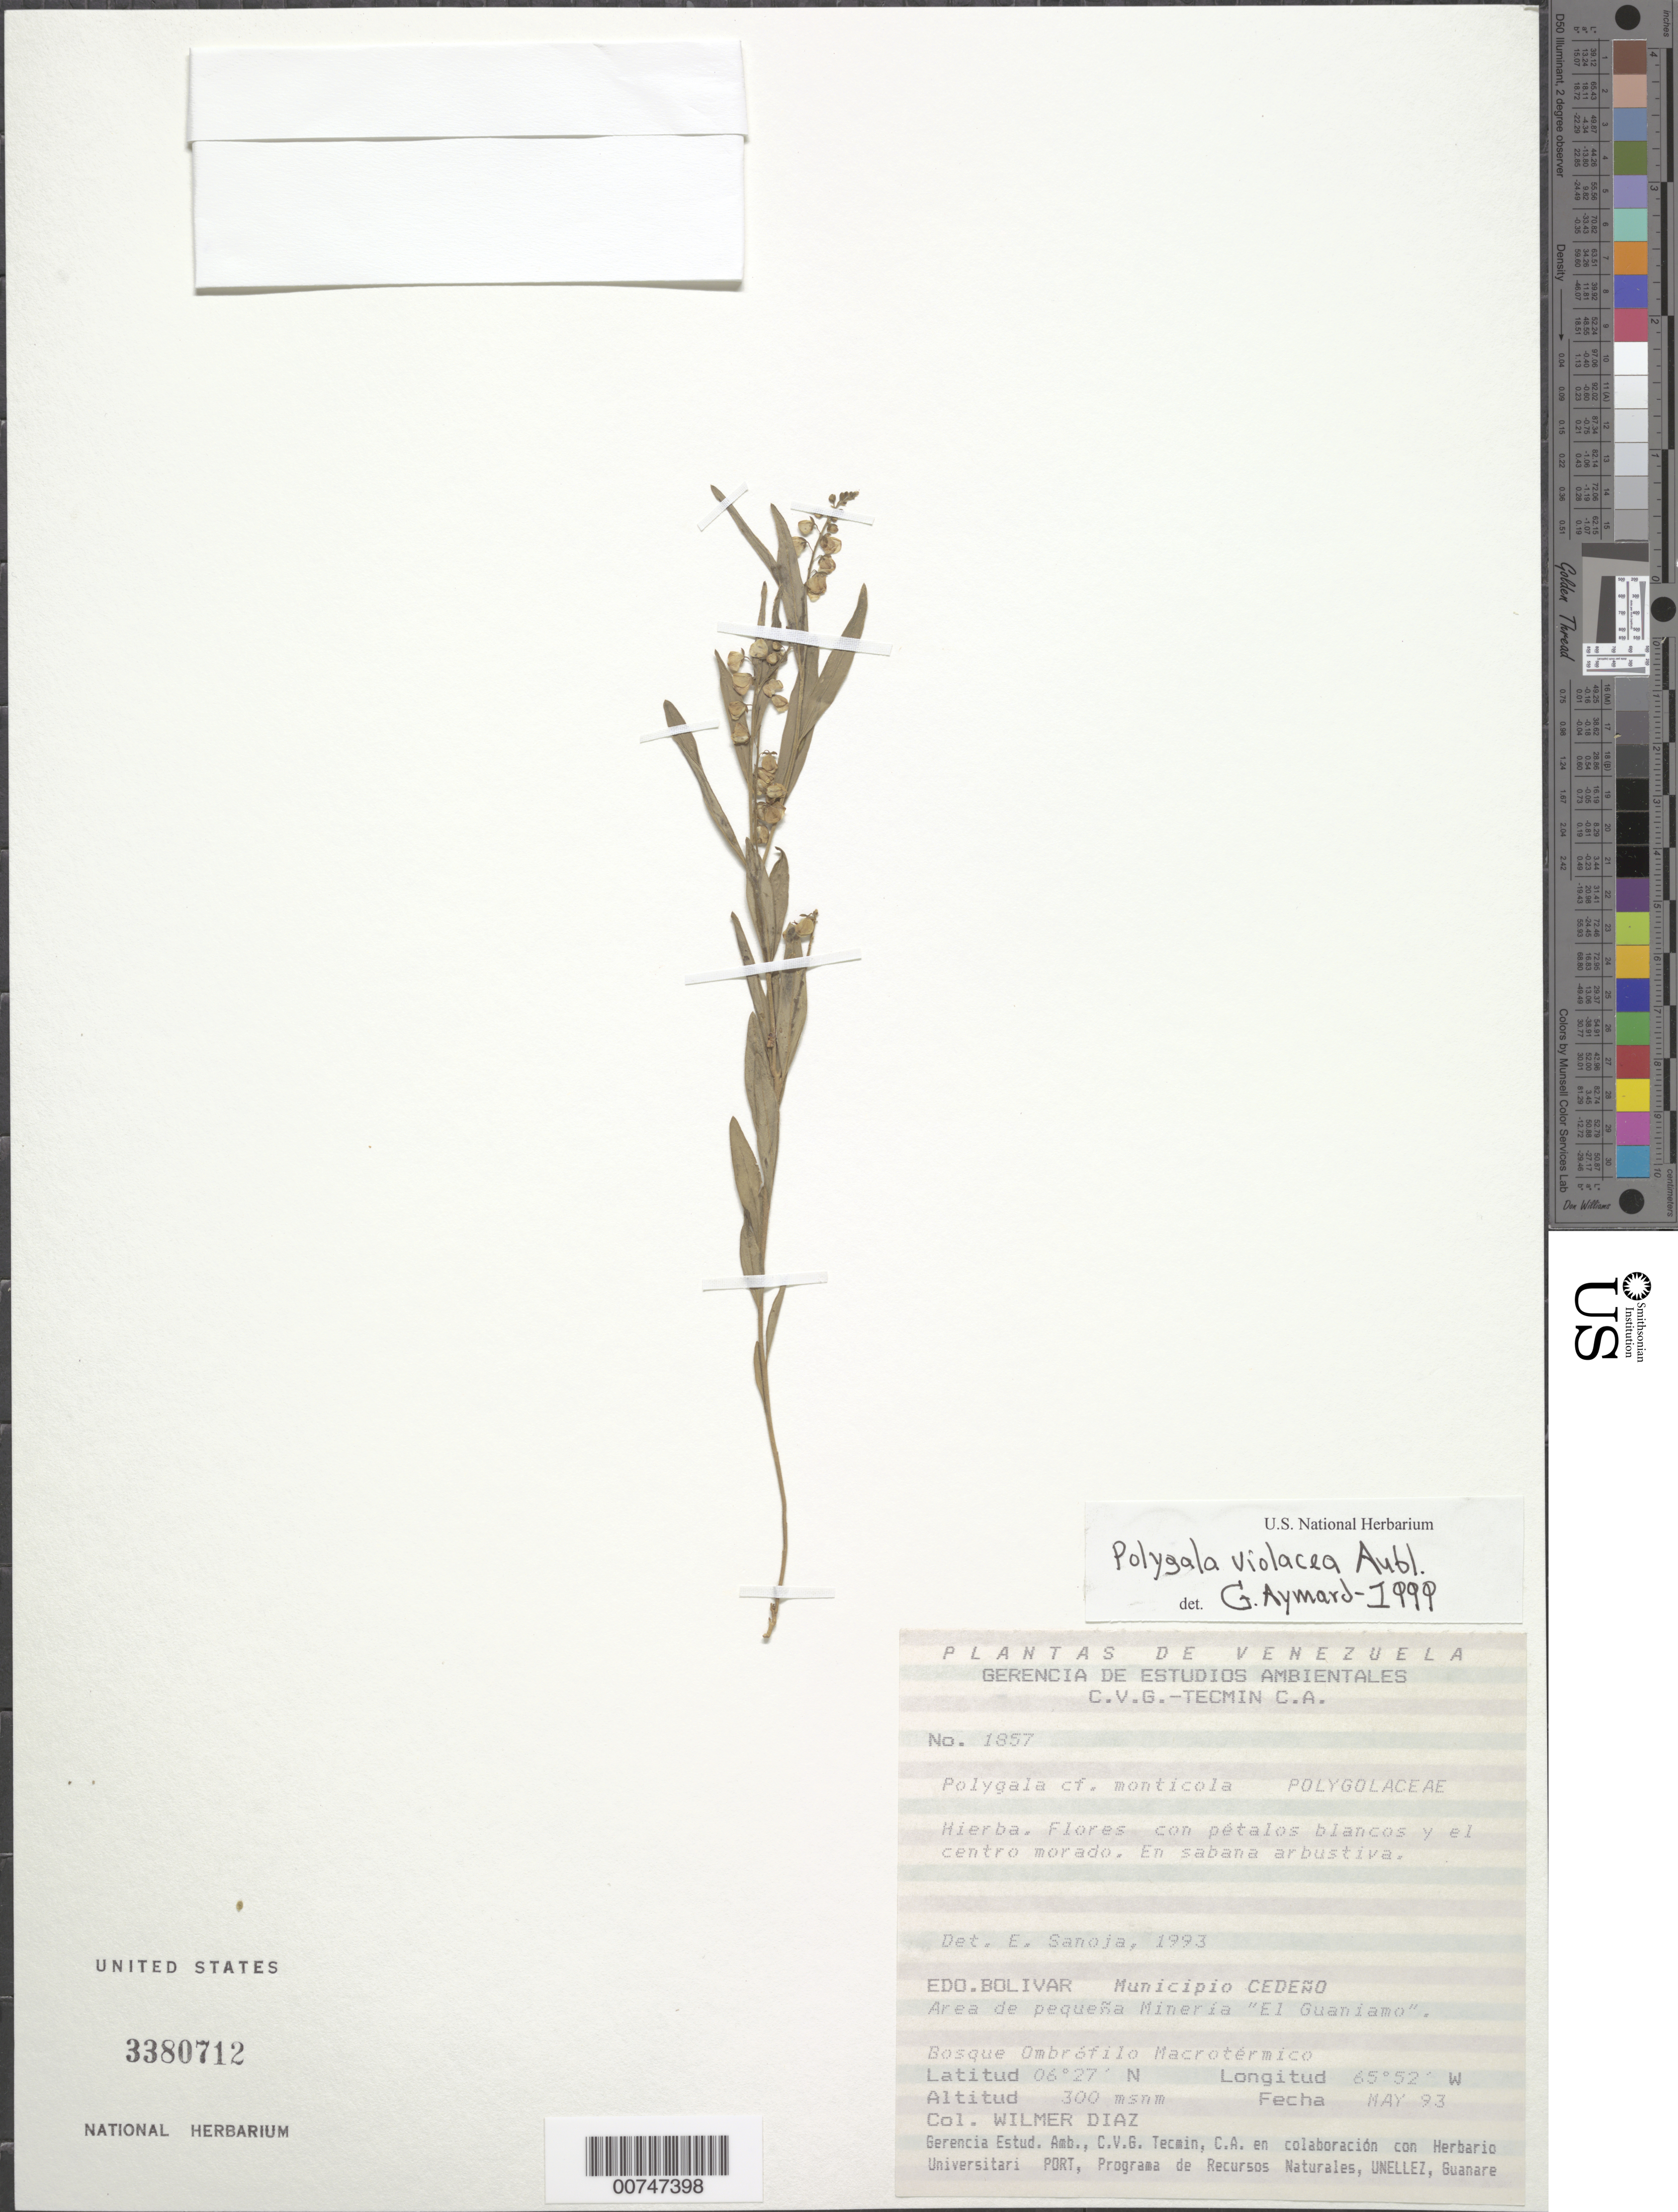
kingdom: Plantae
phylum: Tracheophyta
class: Magnoliopsida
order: Fabales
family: Polygalaceae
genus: Asemeia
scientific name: Asemeia violacea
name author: (Aubl.) J.F.B. Pastore & J.R. Abbott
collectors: W. Díaz P.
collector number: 1857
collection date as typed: May-93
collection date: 1993-05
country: Venezuela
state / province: Bolívar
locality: Mun. Cedeño, Mineria "El Guaniamo"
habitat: Sabana arbustive; bosque Ombrofilfo Macrotermico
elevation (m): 300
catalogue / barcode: US 3380712